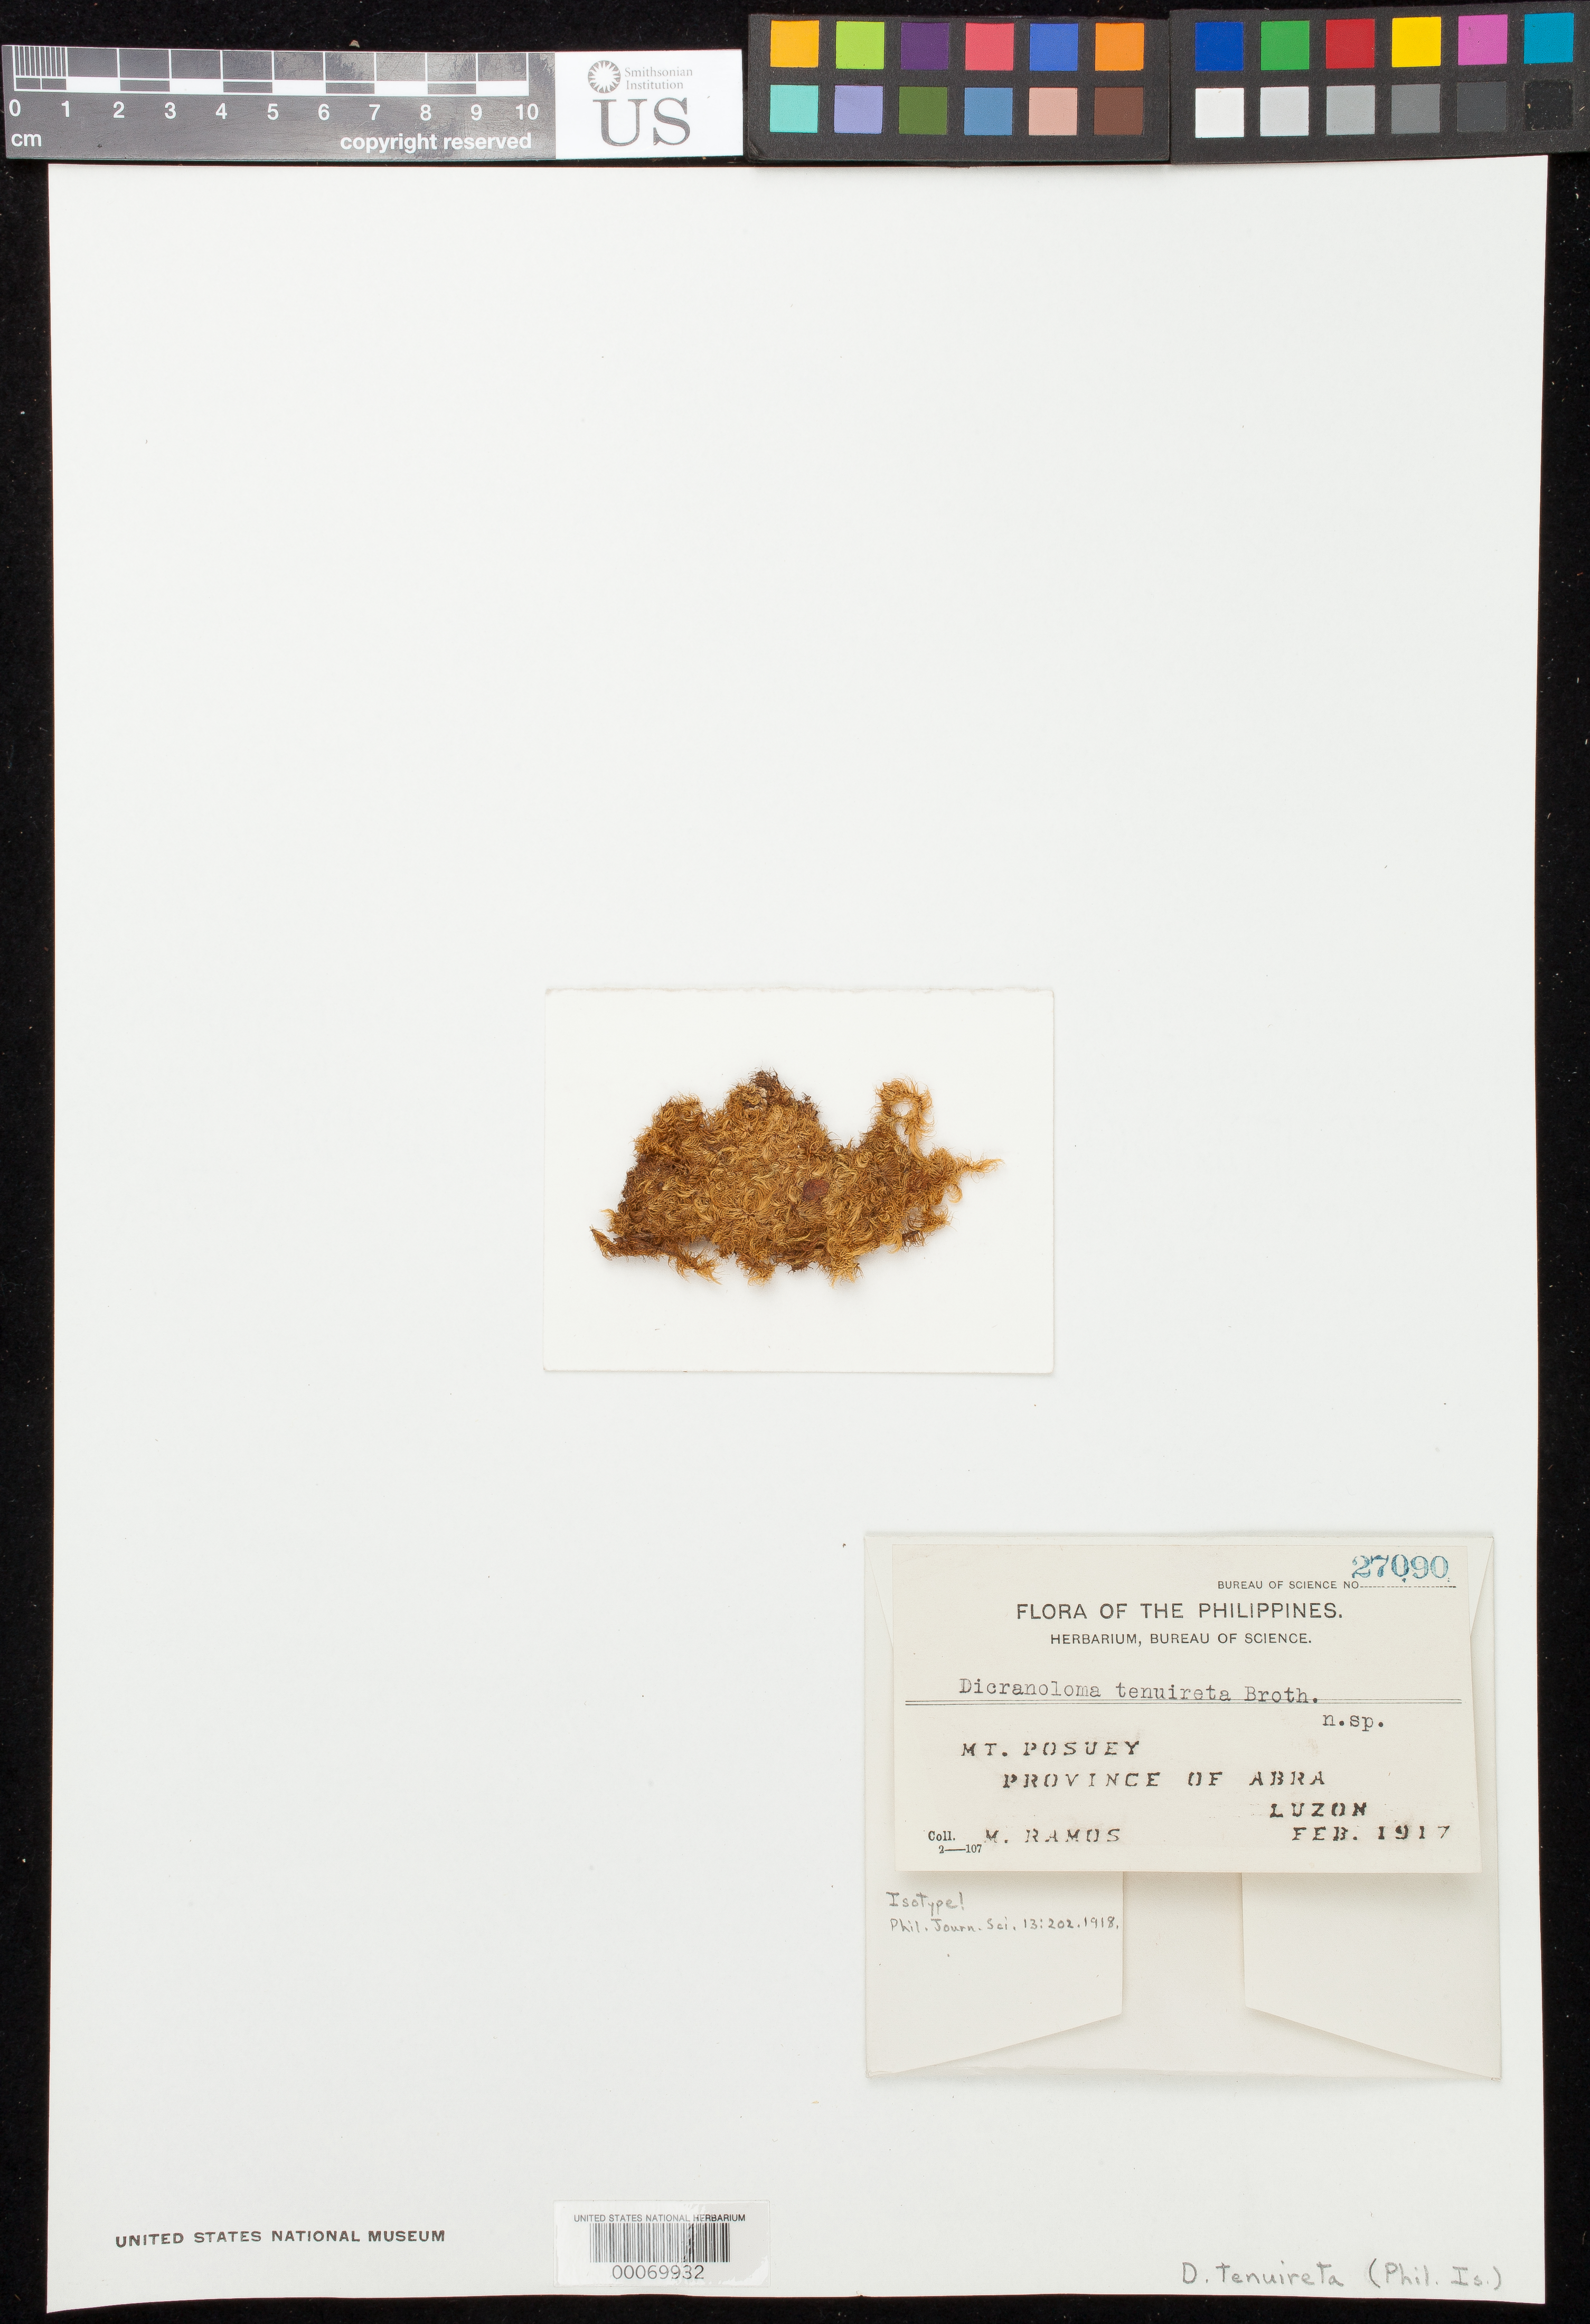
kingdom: Plantae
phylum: Bryophyta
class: Bryopsida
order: Dicranales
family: Dicranaceae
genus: Dicranoloma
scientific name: Dicranoloma tenuireta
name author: Broth.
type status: Isotype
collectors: M. Ramos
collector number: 27090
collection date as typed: Feb 1917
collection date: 1917-02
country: Philippines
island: Luzon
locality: Abra, Mt. Posuey.